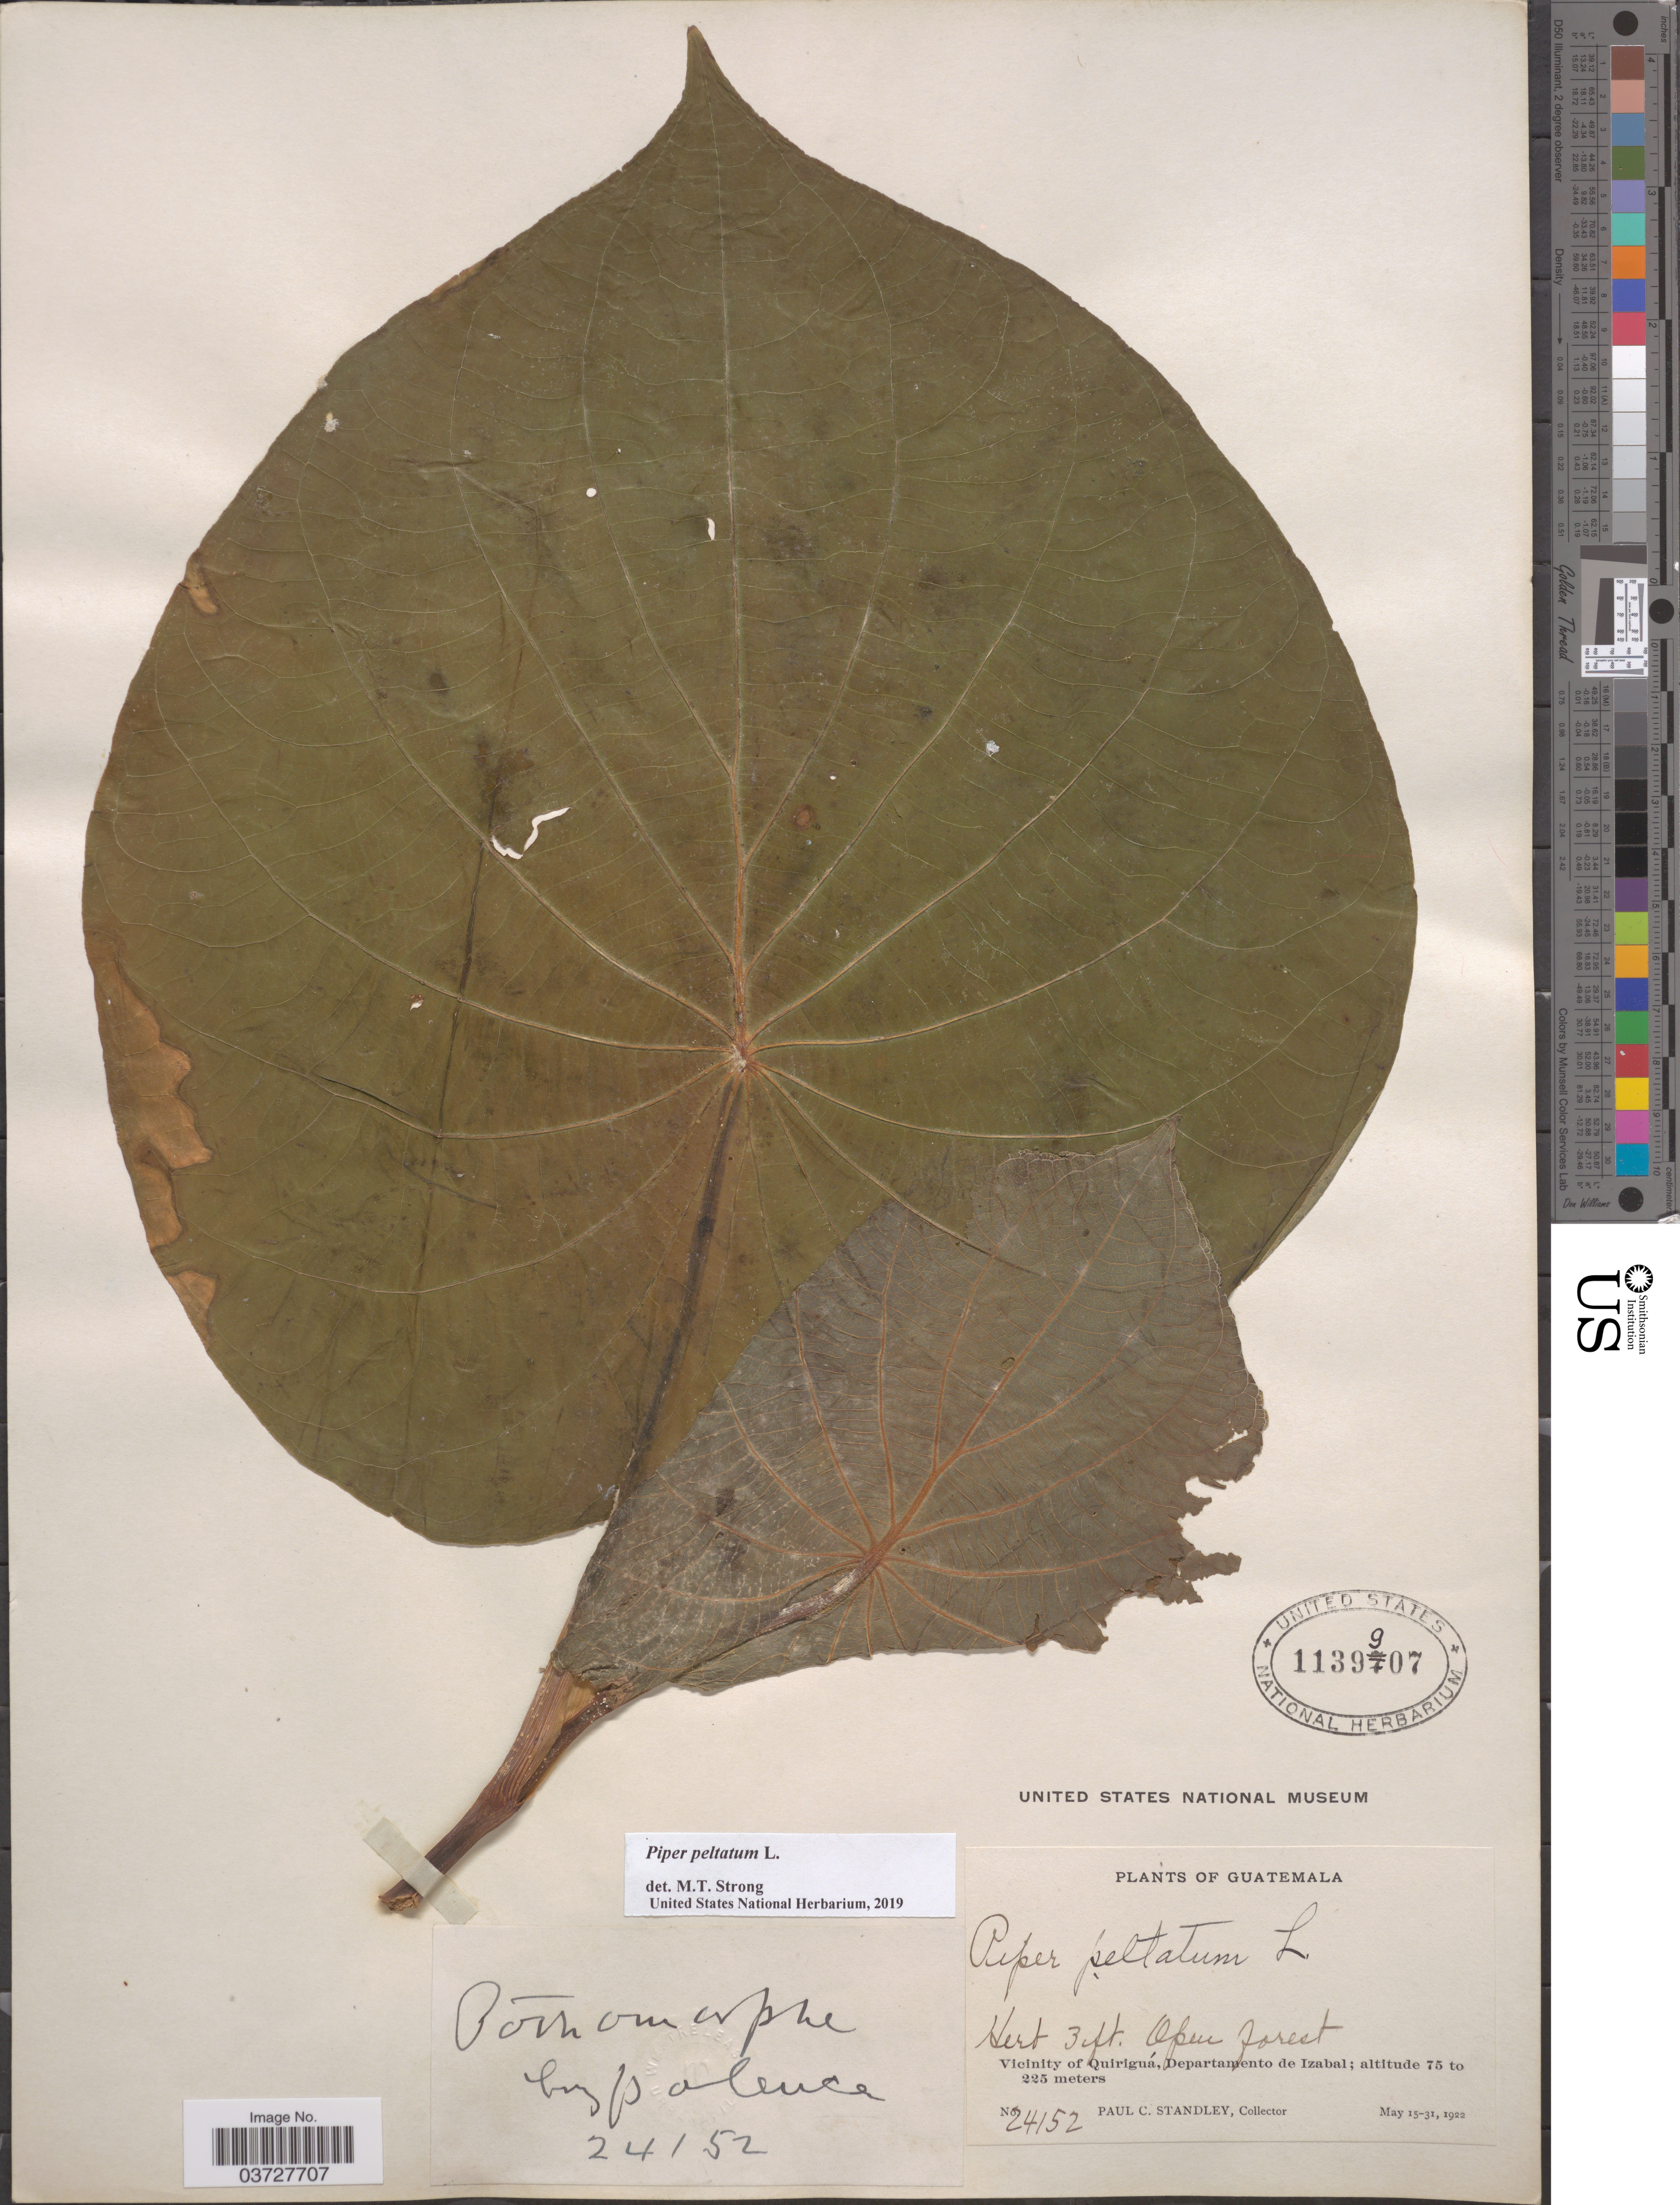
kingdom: Plantae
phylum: Tracheophyta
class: Magnoliopsida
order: Piperales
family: Piperaceae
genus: Piper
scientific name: Piper peltatum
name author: L.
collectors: P. C. Standley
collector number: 24152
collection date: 1922-05-15/1922-05-31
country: Guatemala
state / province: Izabal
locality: Vicinity of Quiriguá, Departamento de Izabal.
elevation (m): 75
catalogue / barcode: US 1139907